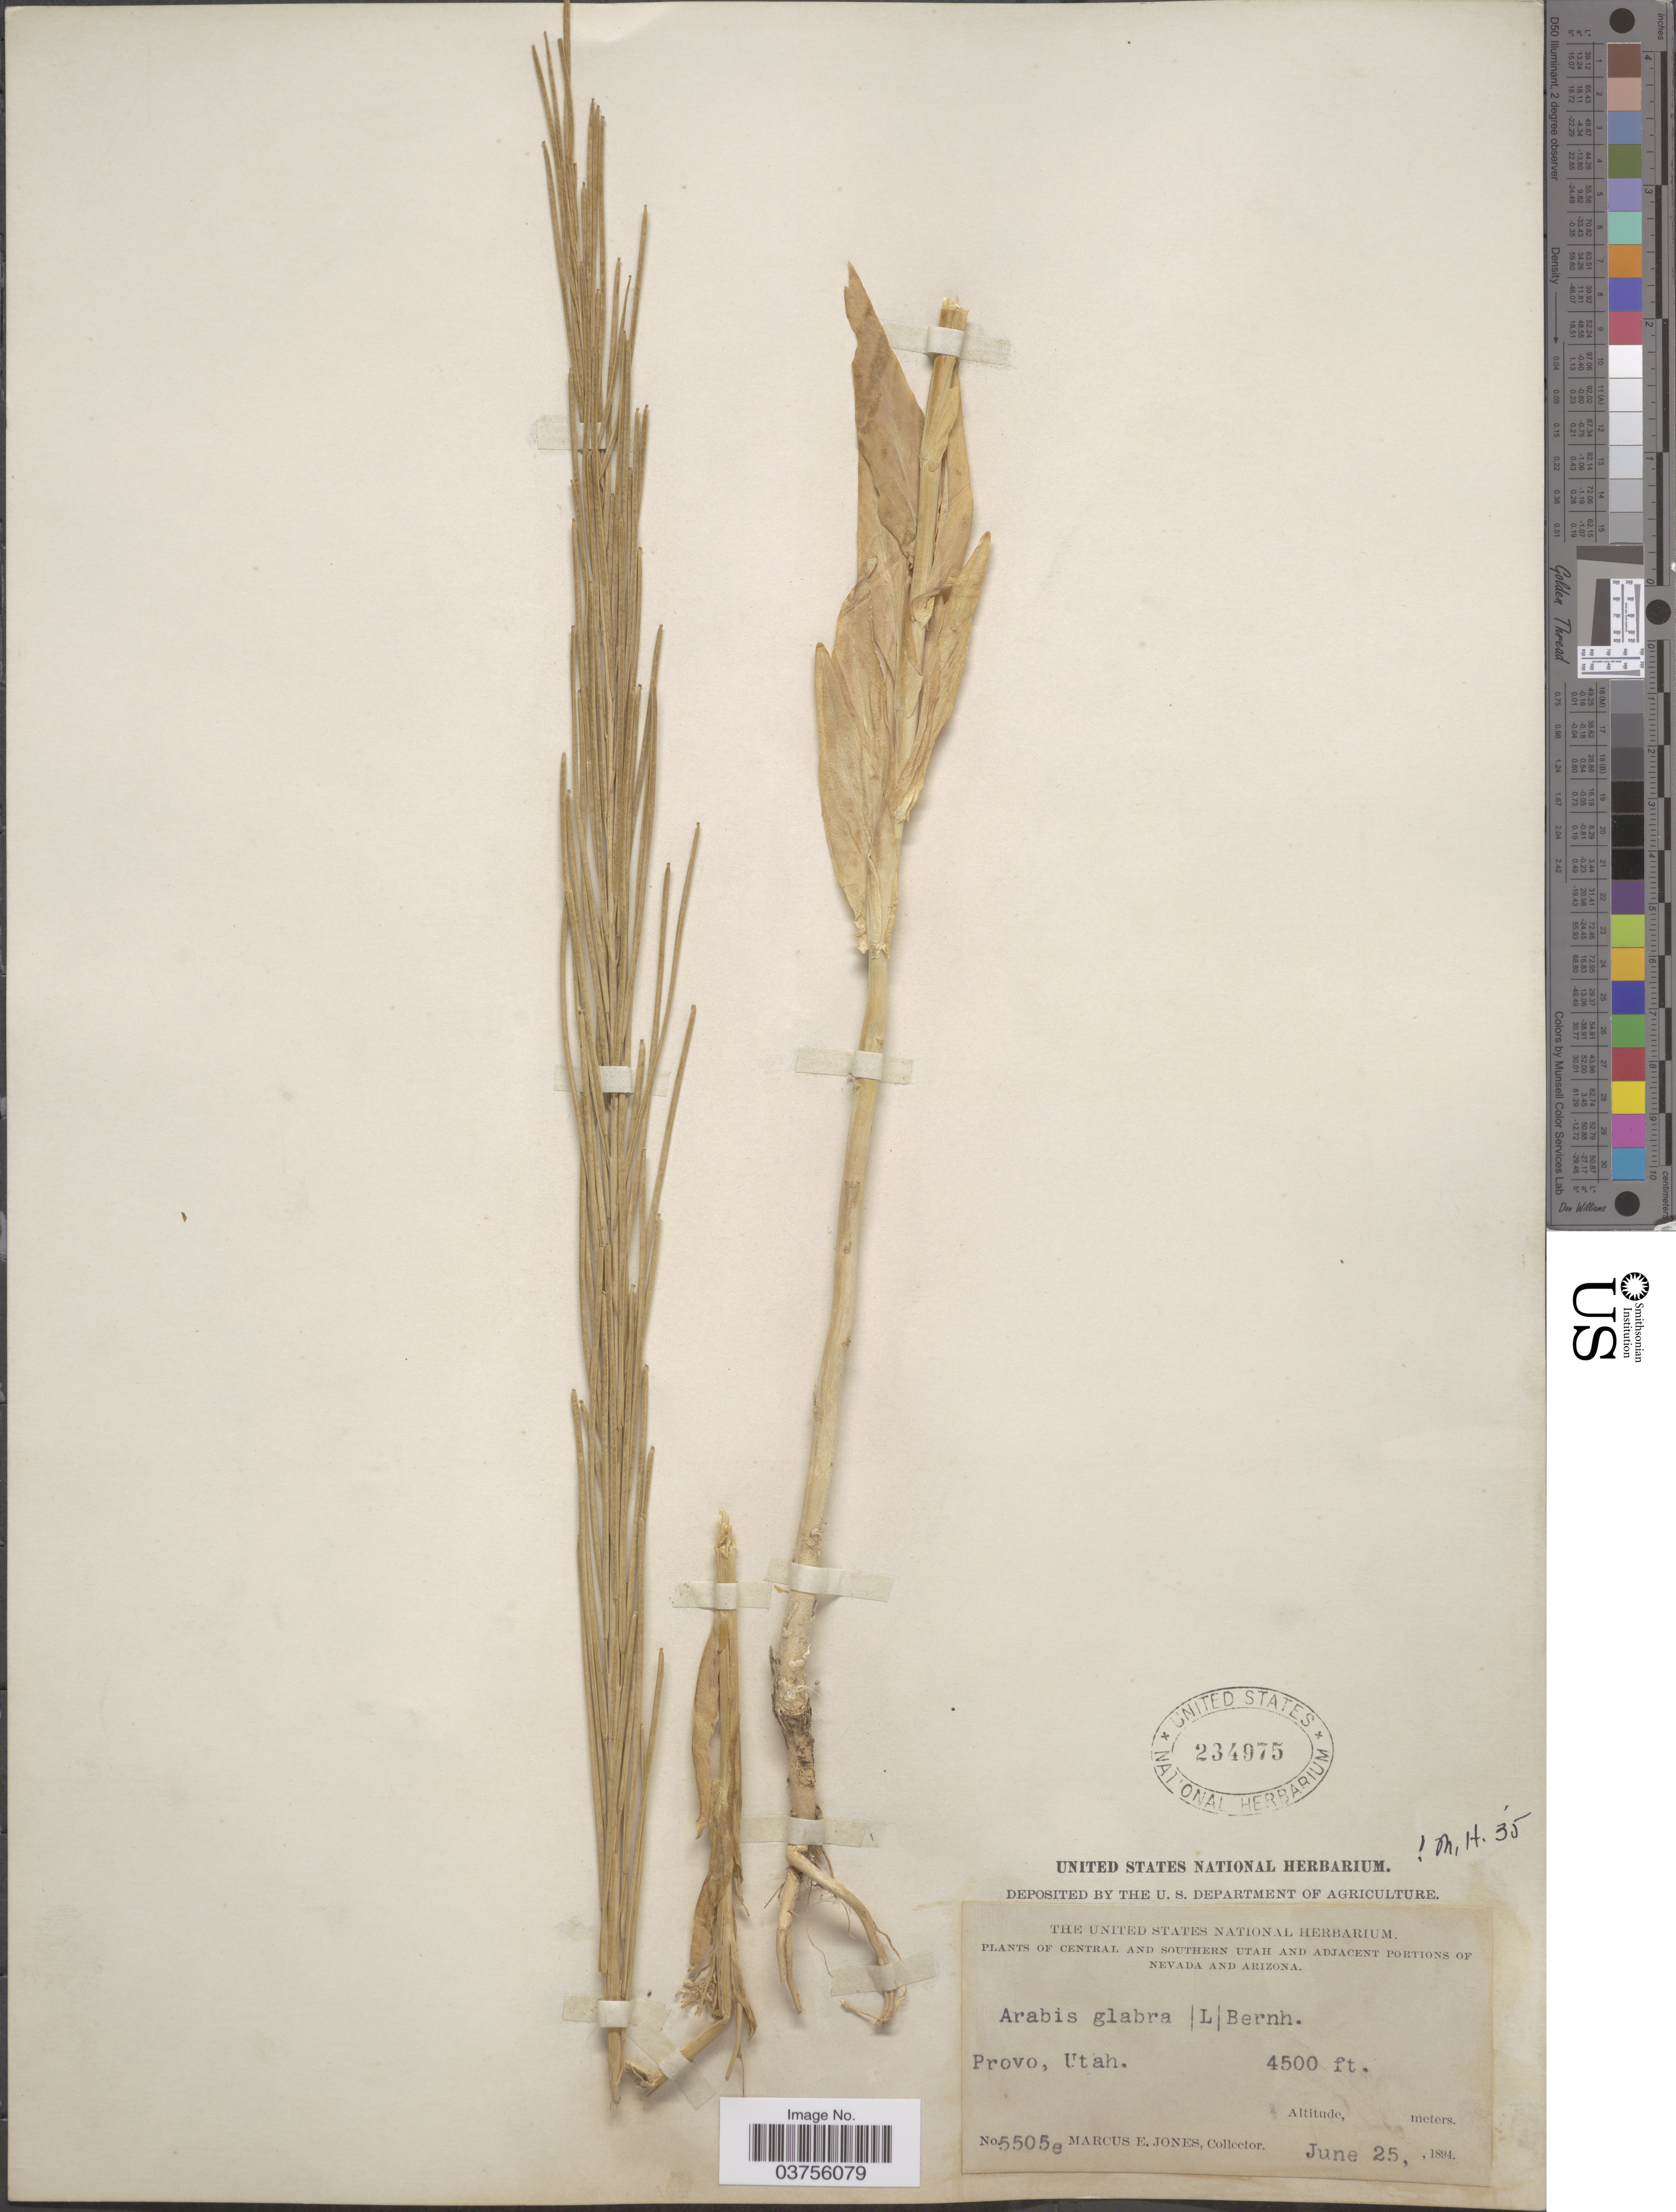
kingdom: Plantae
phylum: Tracheophyta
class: Magnoliopsida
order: Brassicales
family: Brassicaceae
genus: Turritis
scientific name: Turritis glabra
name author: L.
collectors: M. E. Jones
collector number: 5505e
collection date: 1894-06-25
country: United States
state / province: Utah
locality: Central and Southern Utah. Provo.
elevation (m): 1372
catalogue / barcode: US 234975